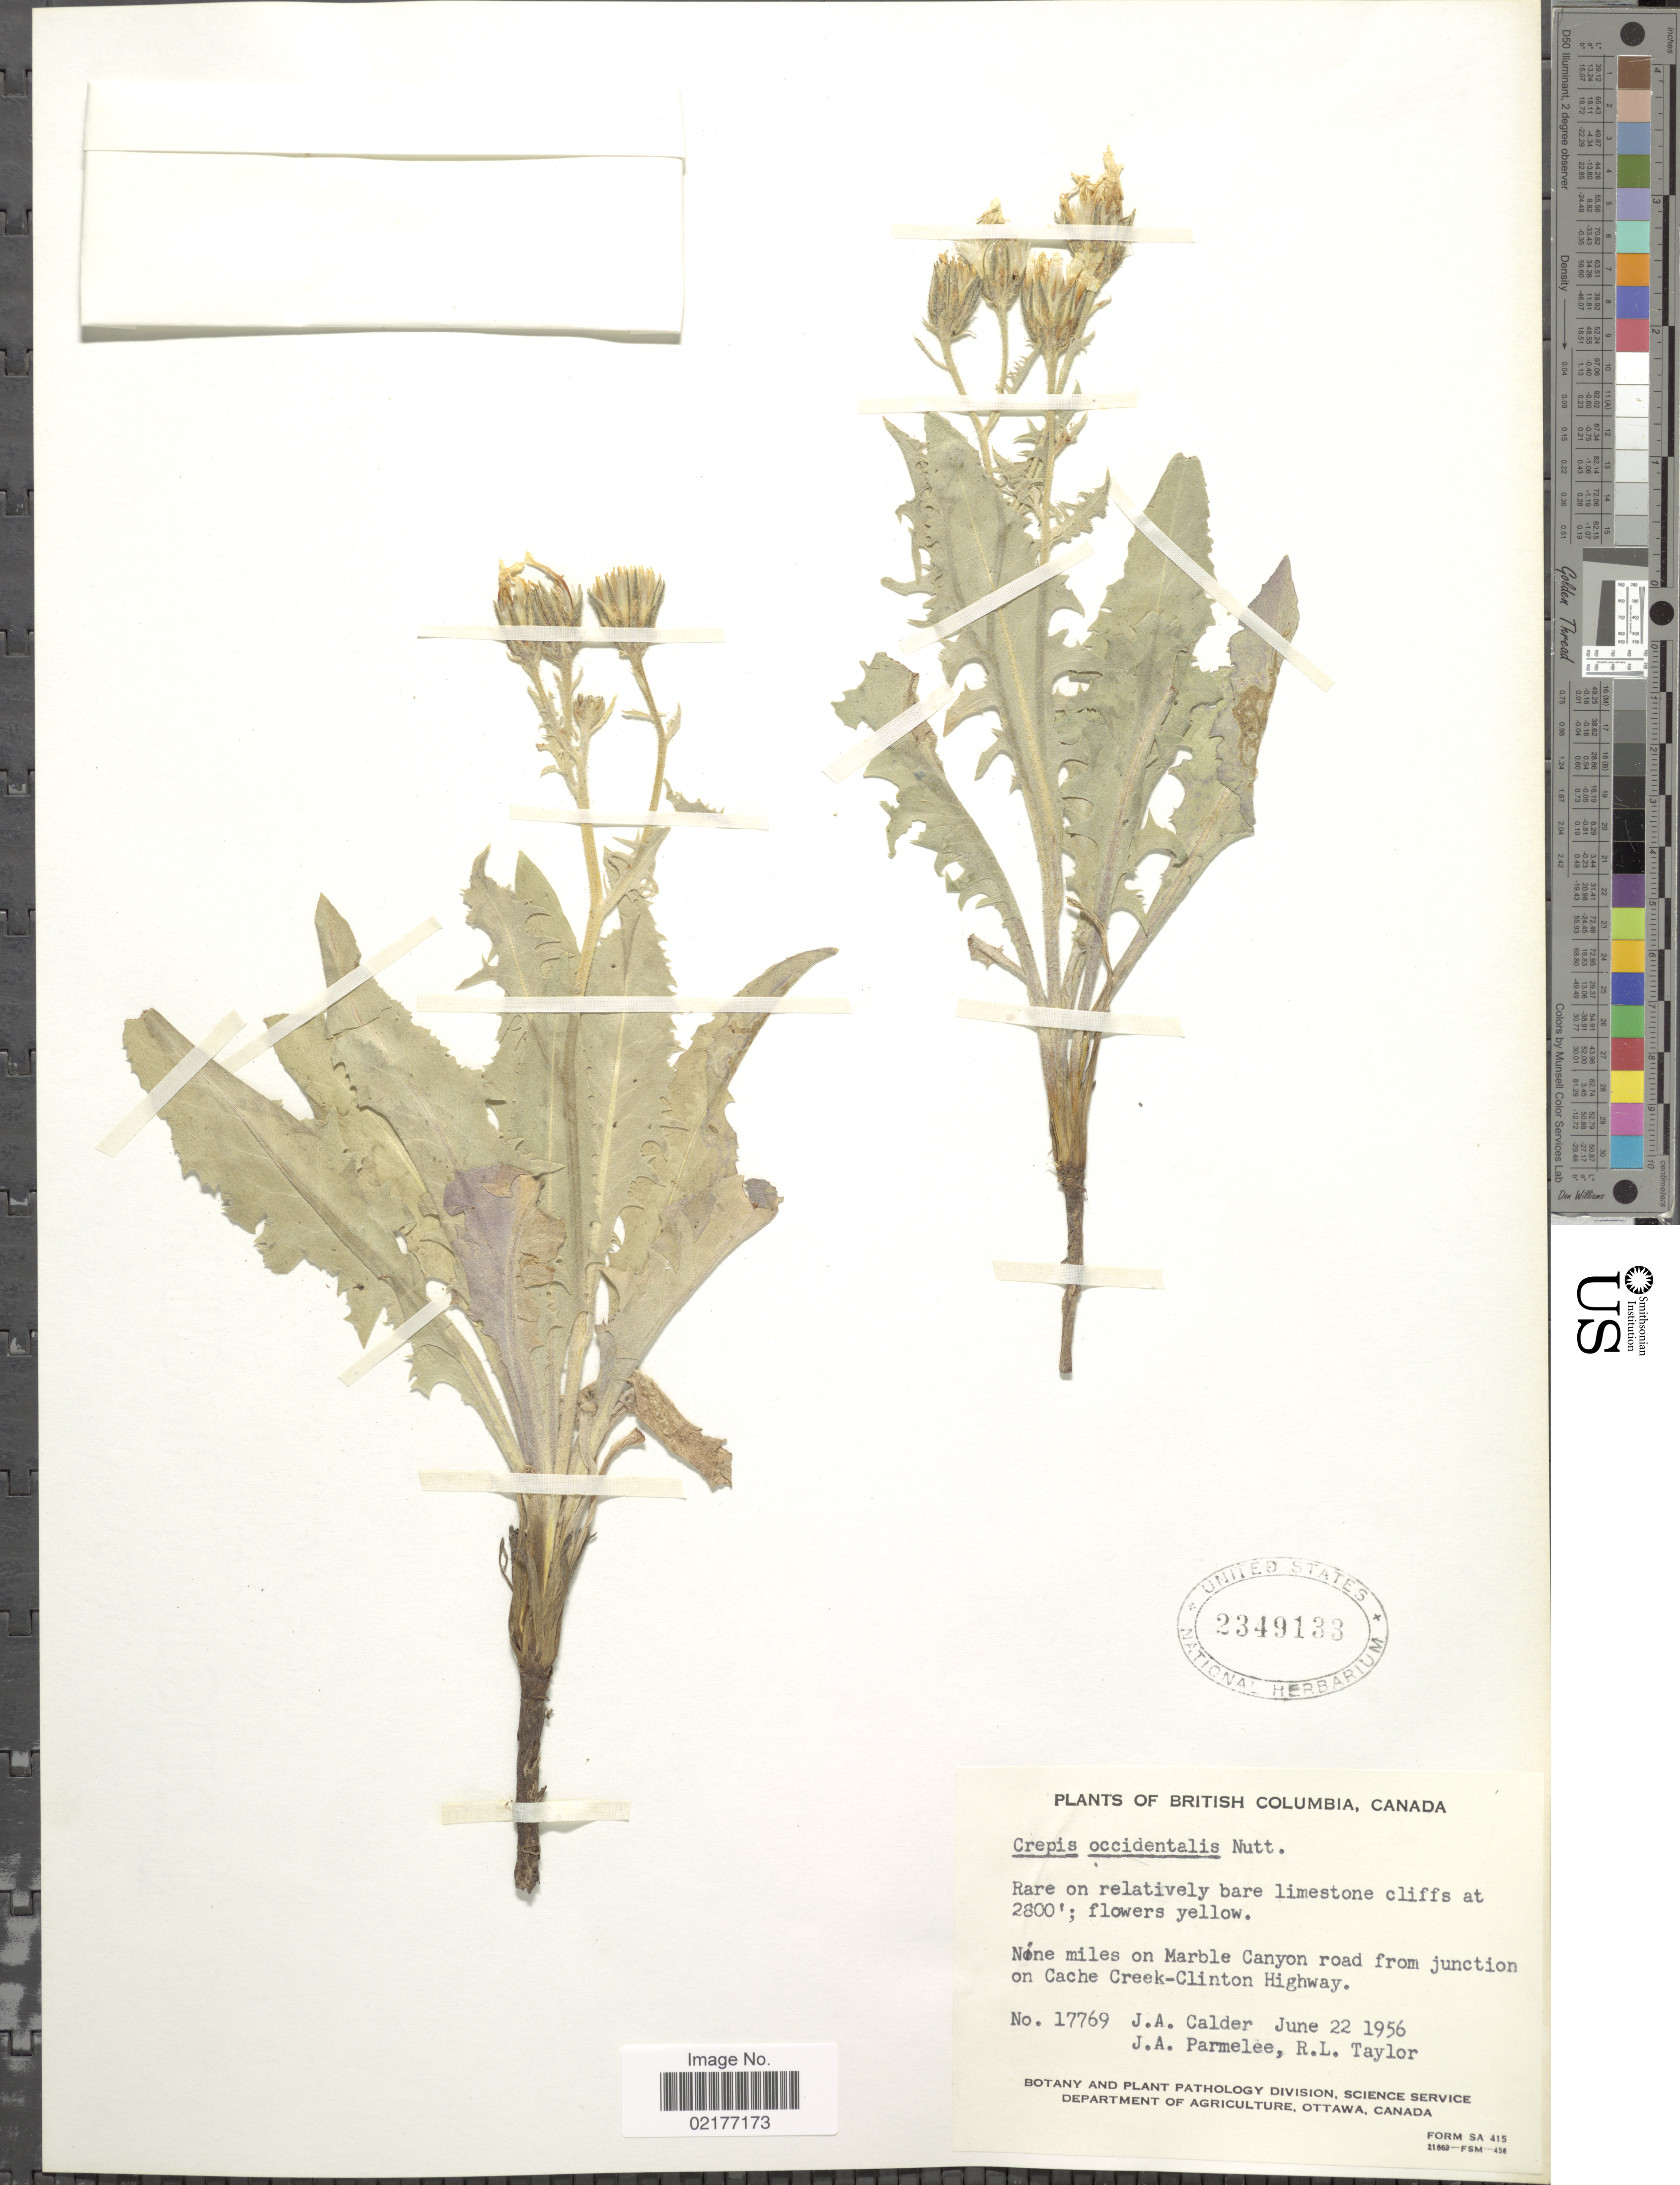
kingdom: Plantae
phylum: Tracheophyta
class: Magnoliopsida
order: Asterales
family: Asteraceae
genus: Crepis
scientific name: Crepis occidentalis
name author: Nutt.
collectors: J. A. Calder, J. A. Parmelee & R. Taylor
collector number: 17769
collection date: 1956-06-22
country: Canada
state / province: British Columbia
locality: Nine miles on Marble Canyon road from junction on Cache Creek-Clinton Highway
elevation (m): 853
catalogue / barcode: US 2349133